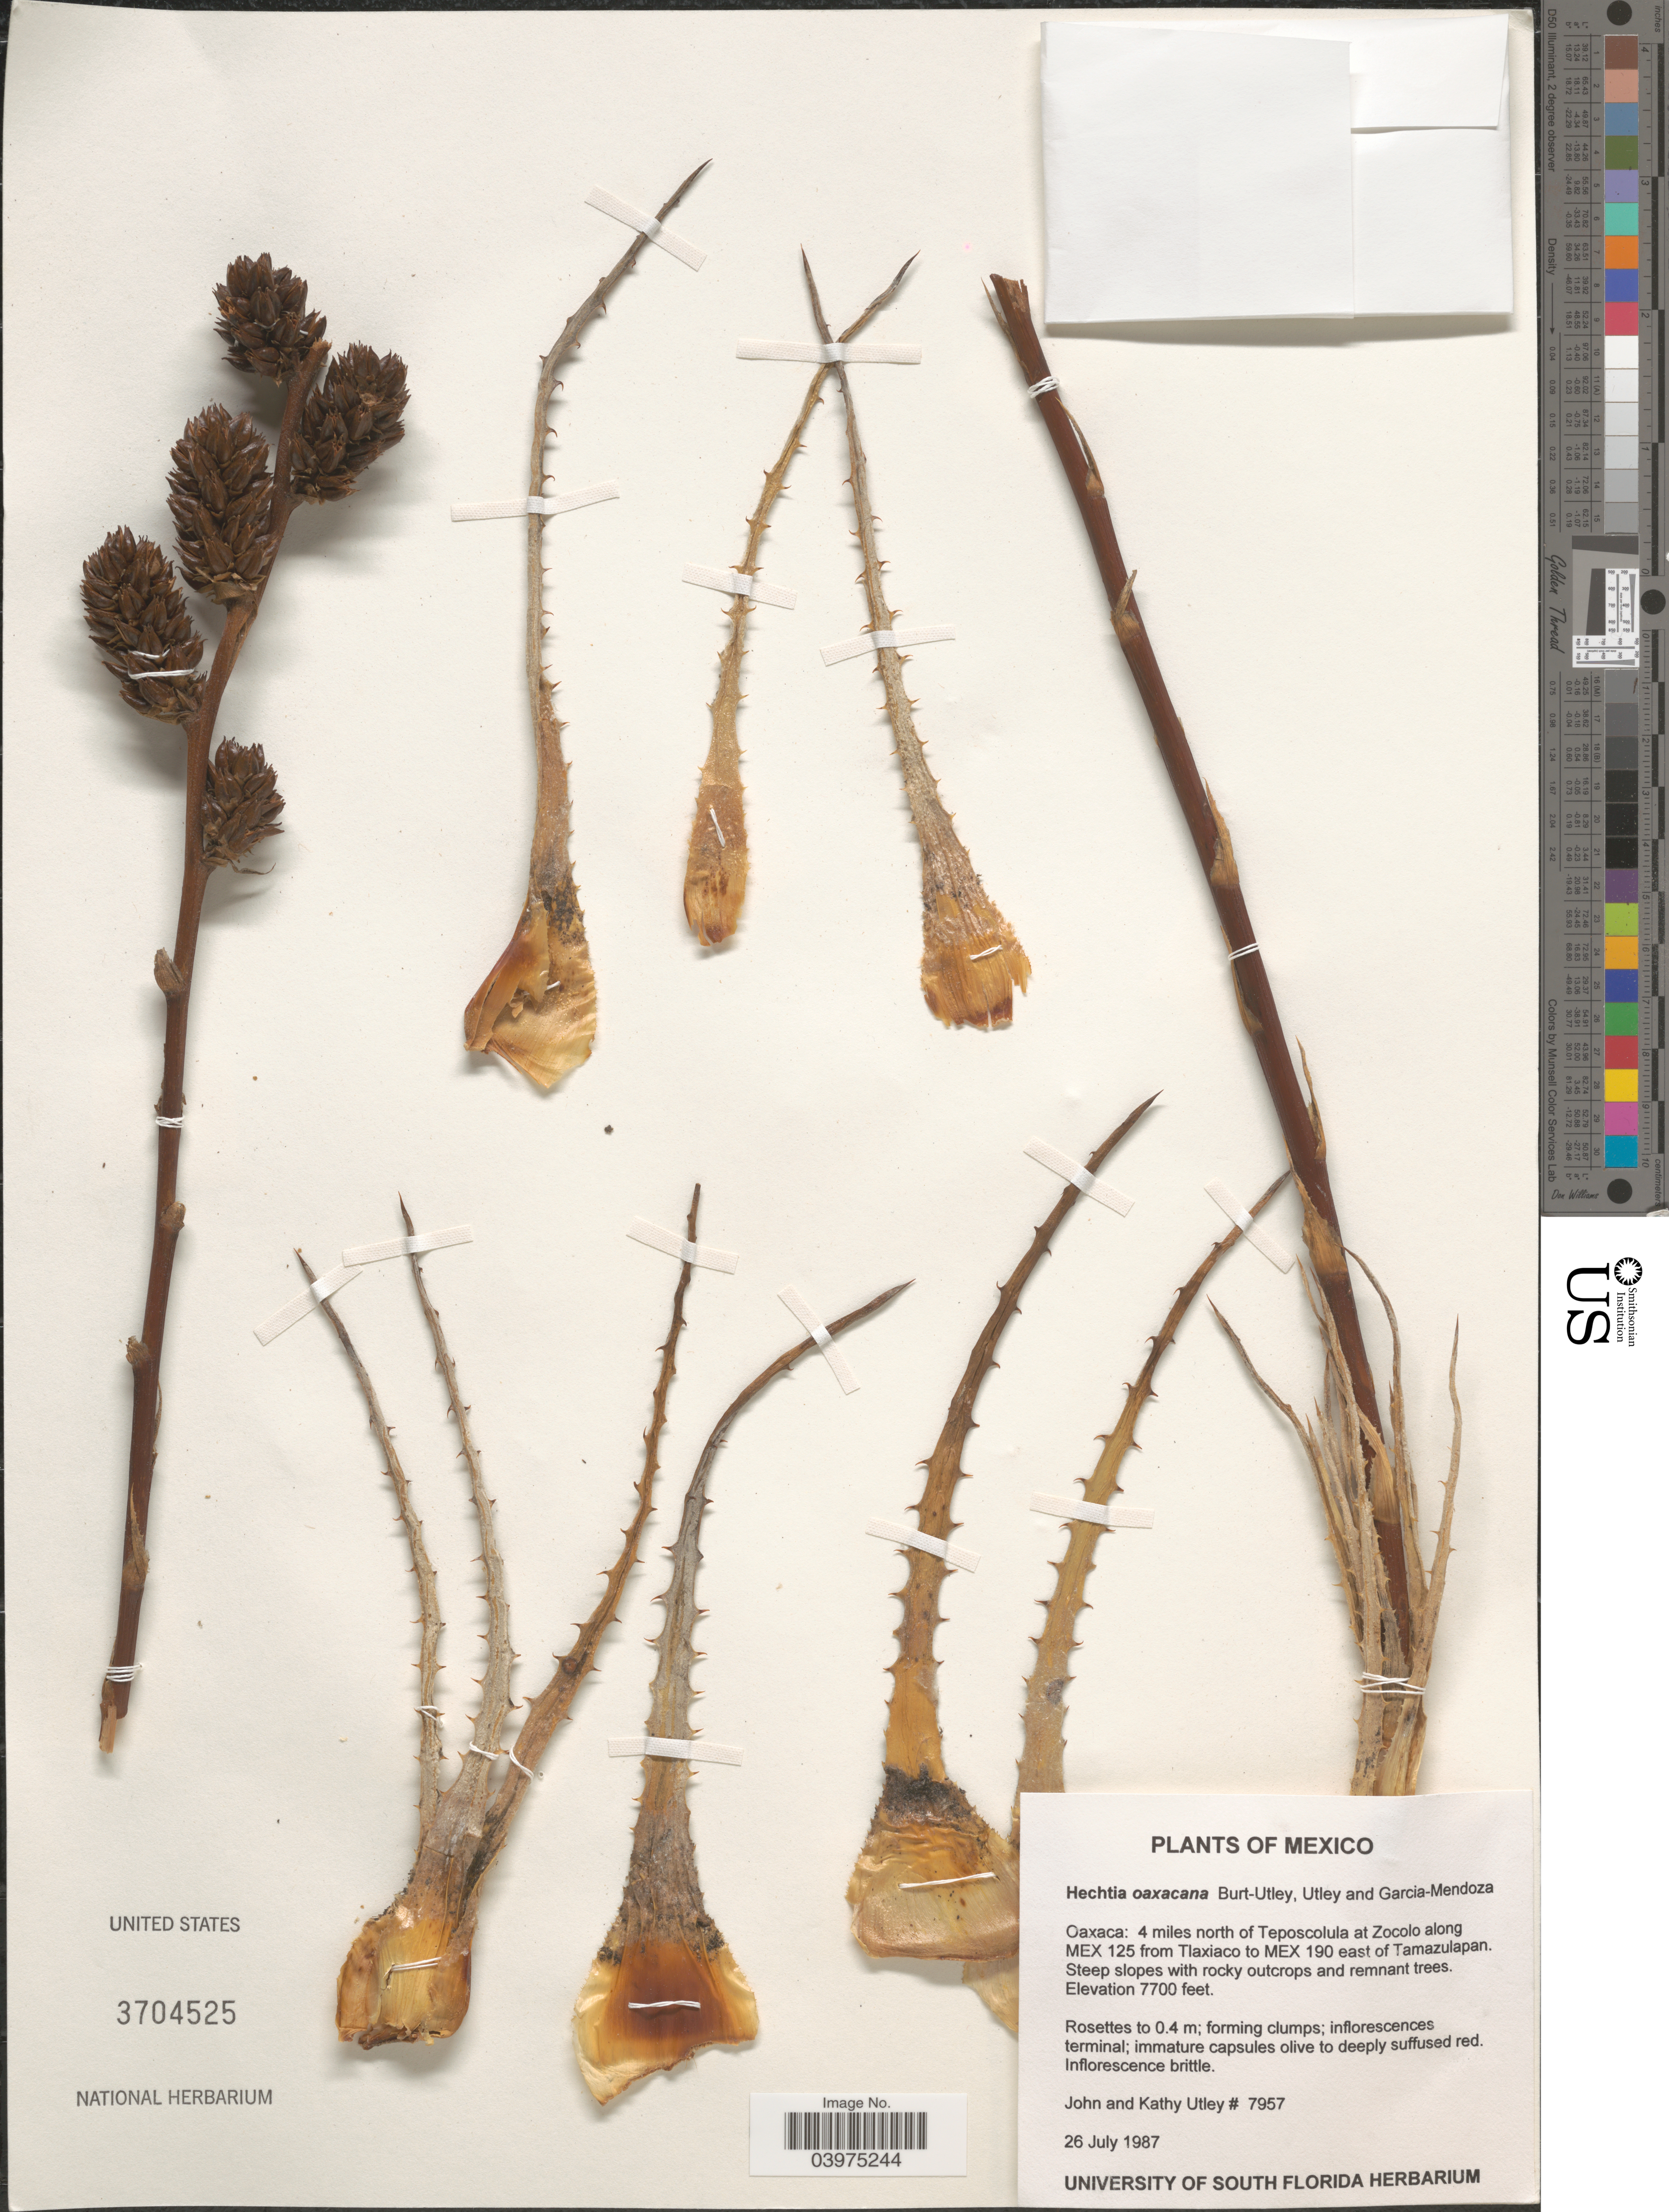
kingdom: Plantae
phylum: Tracheophyta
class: Liliopsida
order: Poales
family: Bromeliaceae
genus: Hechtia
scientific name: Hechtia oaxacana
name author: Burt-Utley et al.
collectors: J. F. Utley & K. Burt-Utley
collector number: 7957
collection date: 1987-07-26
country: Mexico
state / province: Oaxaca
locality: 4 miles north of Teposcolula at Zocolo along MEX 125 from Tlaxiaco to MEX 190 east of Tamazulapan.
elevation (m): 2347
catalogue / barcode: US 3704525